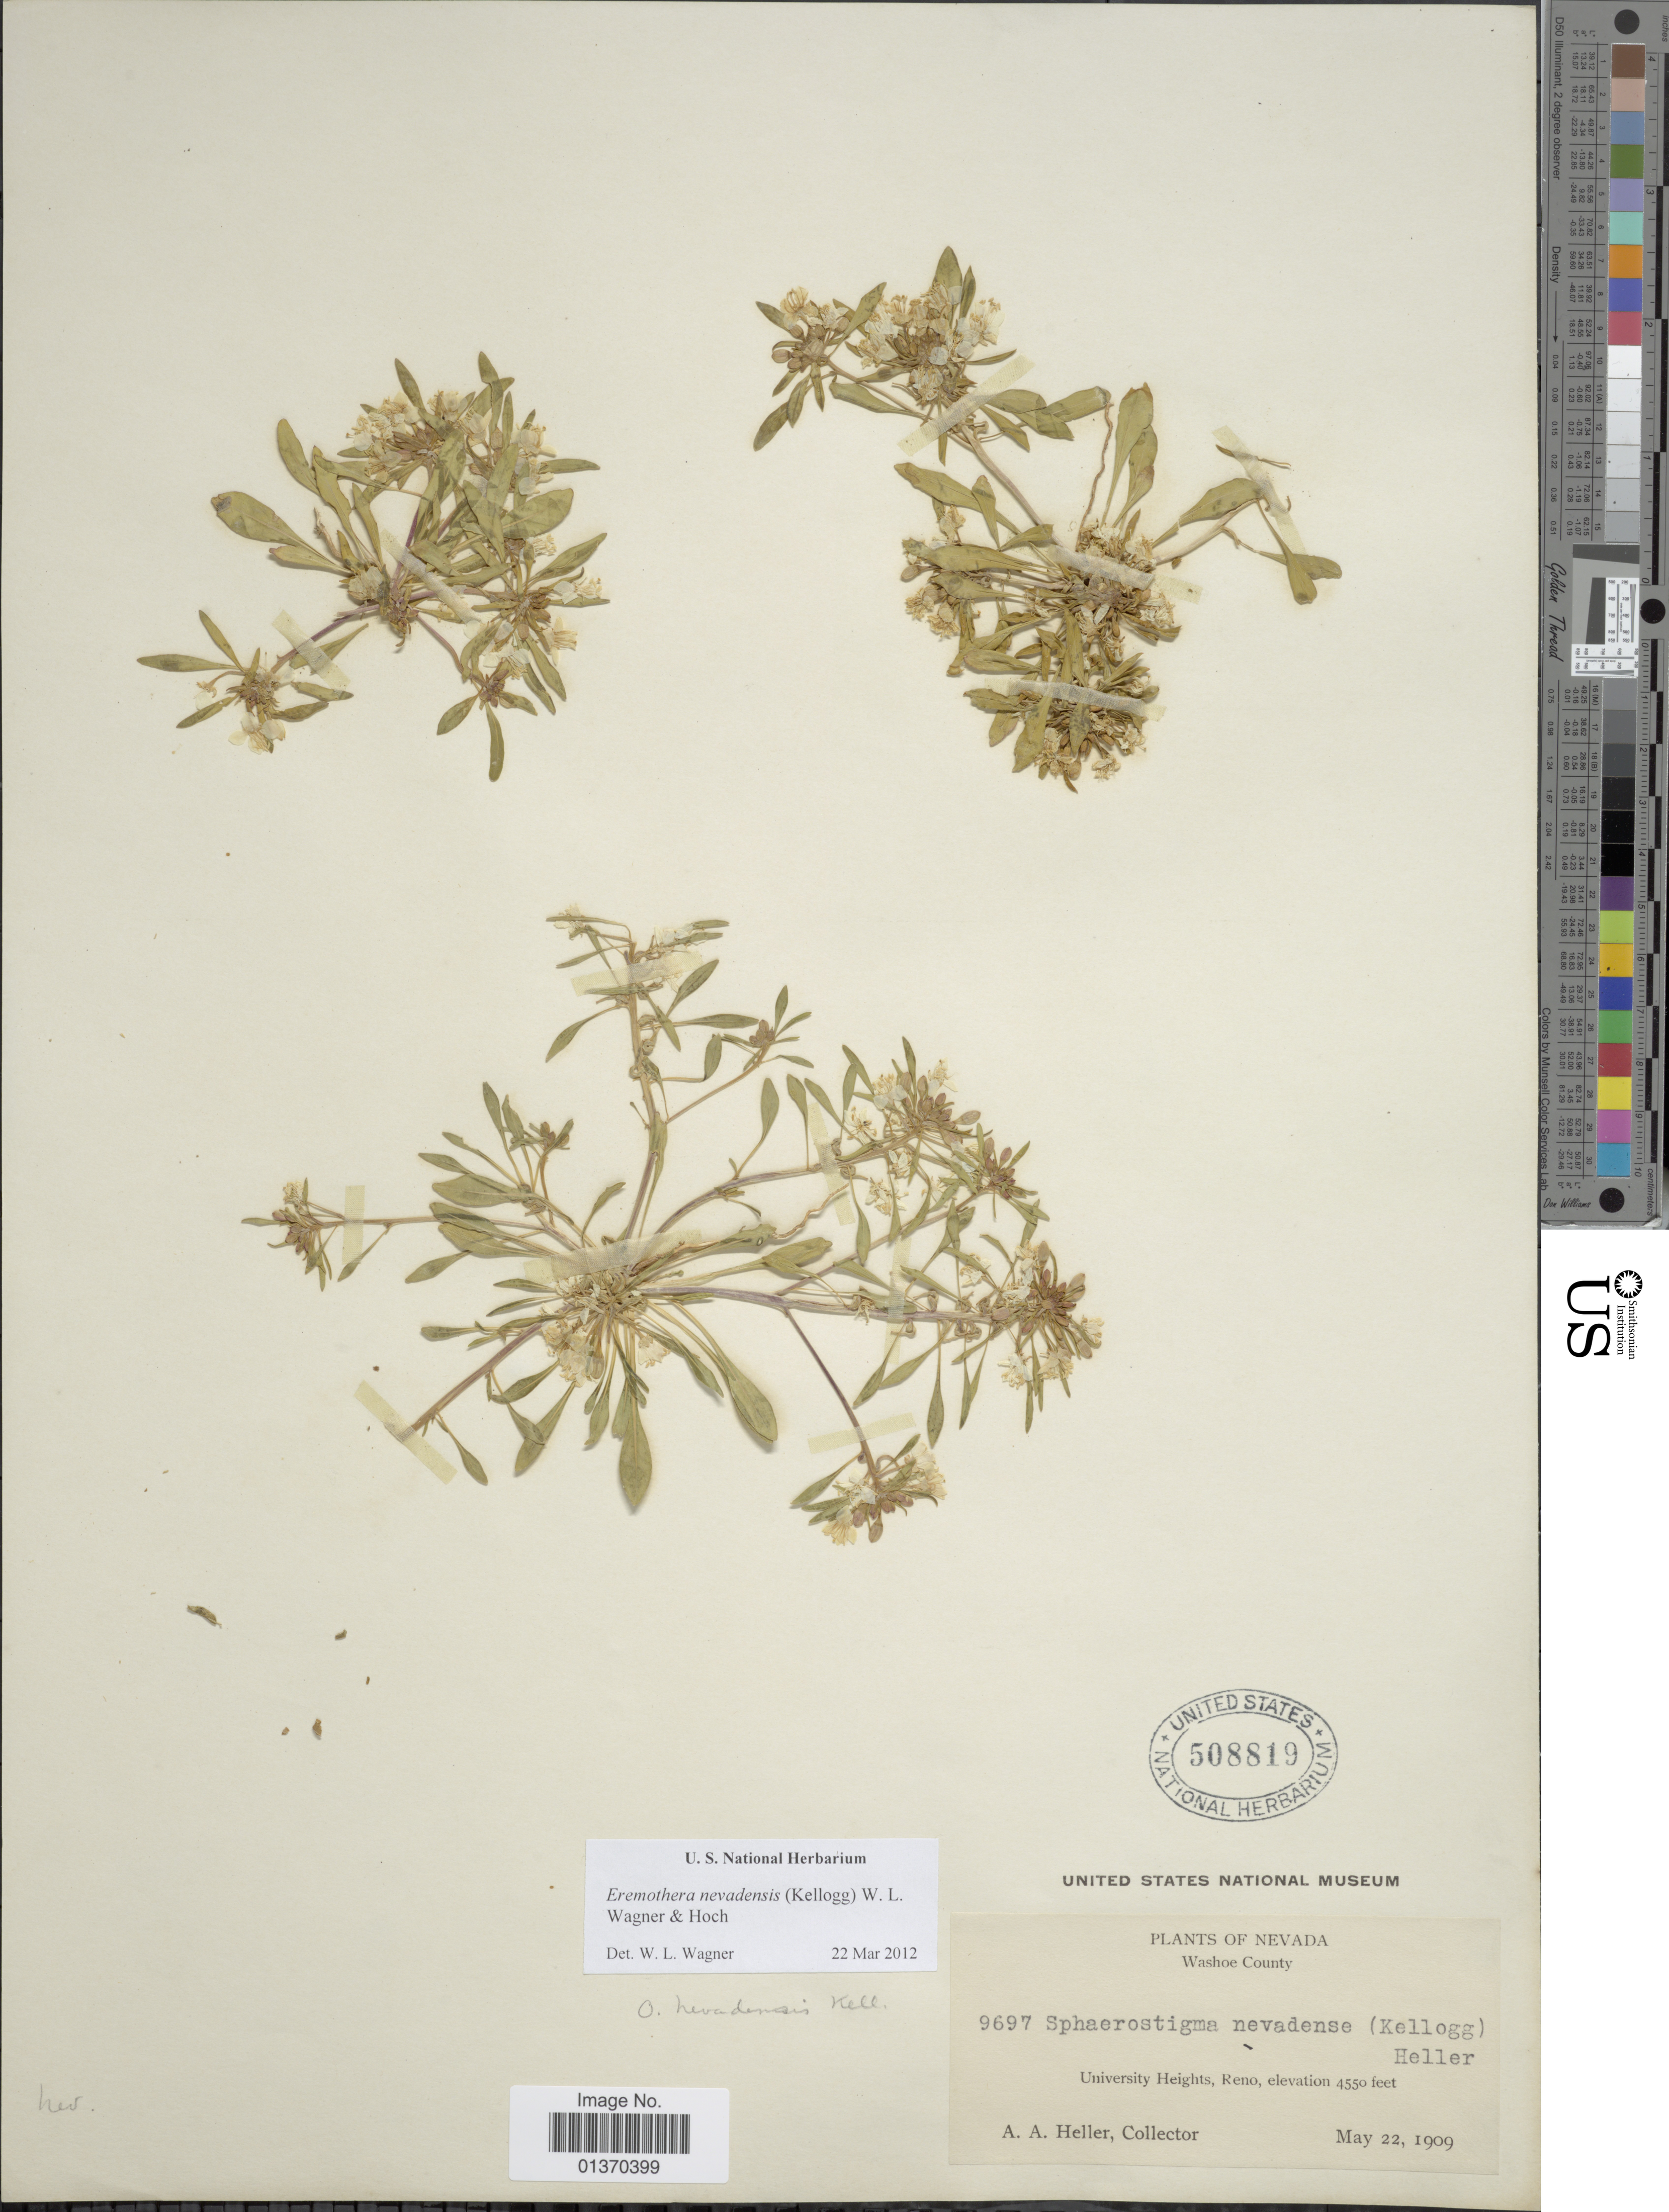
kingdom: Plantae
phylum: Tracheophyta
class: Magnoliopsida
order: Myrtales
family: Onagraceae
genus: Eremothera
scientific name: Eremothera nevadensis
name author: (Kellogg) W.L. Wagner & Hoch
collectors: A. A. Heller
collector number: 9697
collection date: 1909-05-22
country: United States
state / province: Nevada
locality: Washoe County, University Heights, Reno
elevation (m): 1387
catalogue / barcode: US 508819